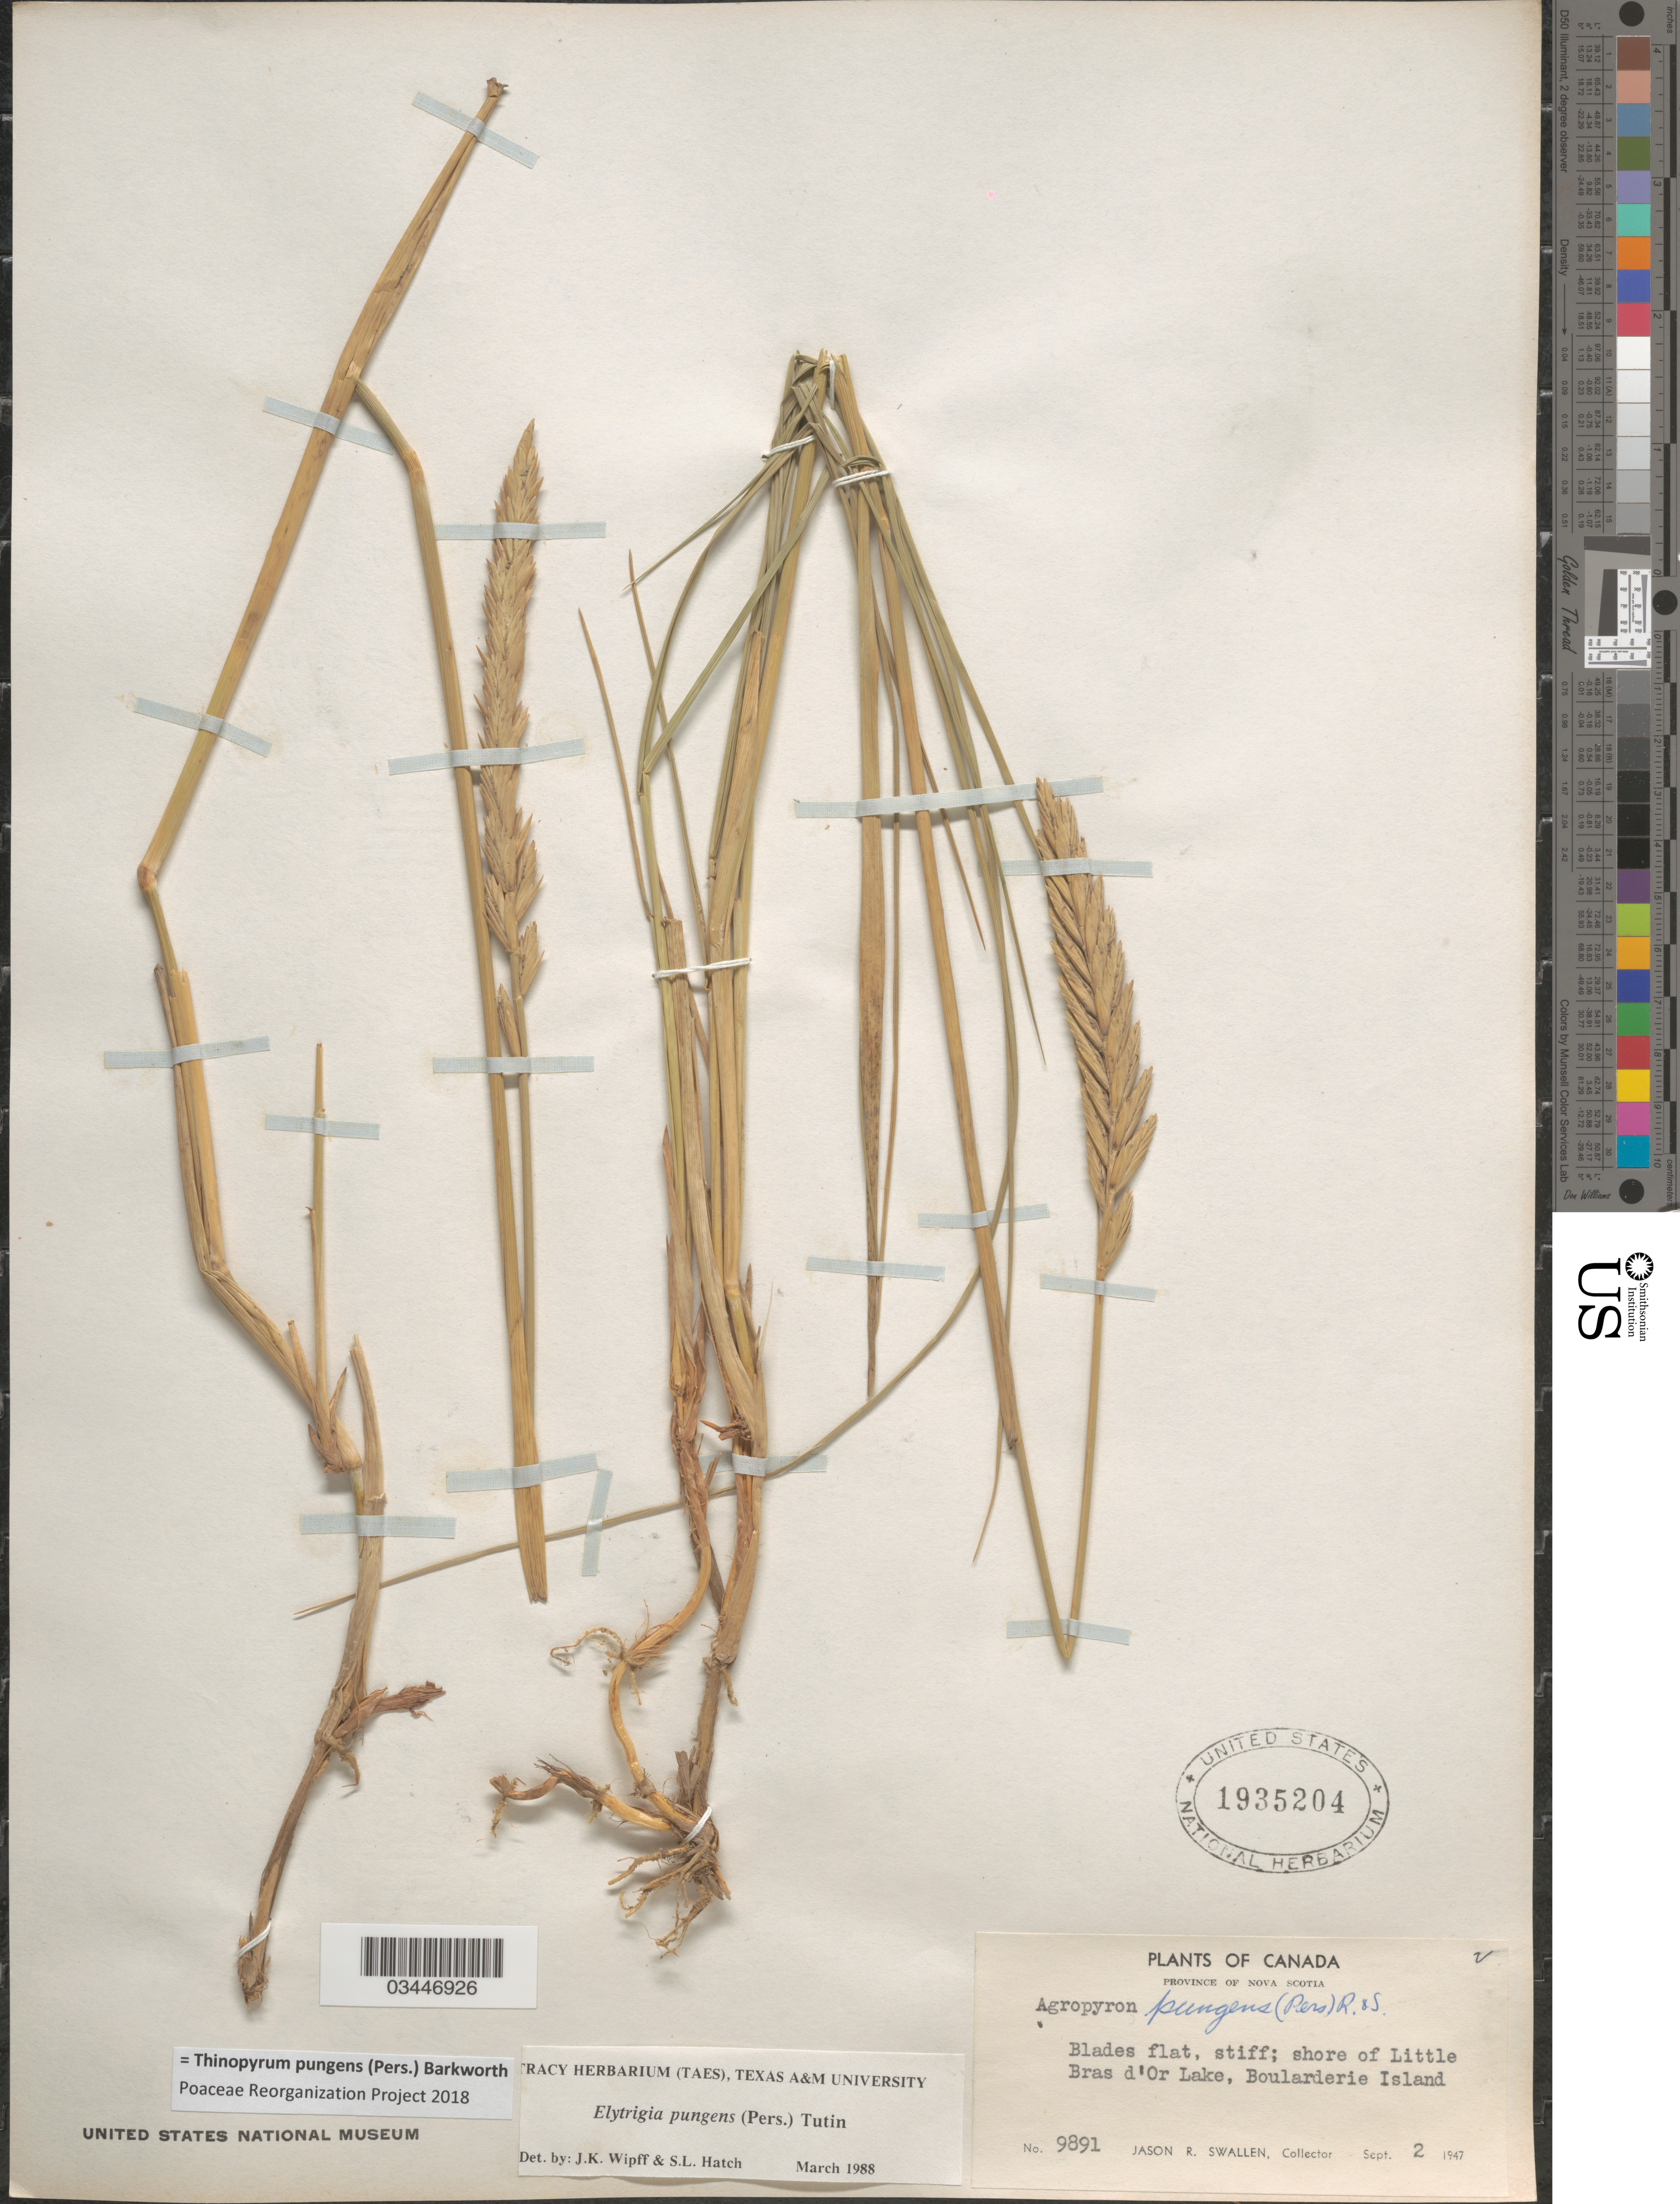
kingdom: Plantae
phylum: Tracheophyta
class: Liliopsida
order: Poales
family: Poaceae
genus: Thinopyrum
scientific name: Thinopyrum pungens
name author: (Pers.) Barkworth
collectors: J. R. Swallen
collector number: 9891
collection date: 1947-09-02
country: Canada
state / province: Nova Scotia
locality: Blades flat, stiff; shore of Little Bras d' Or Lake, Boularderie Island.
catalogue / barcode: US 1935204